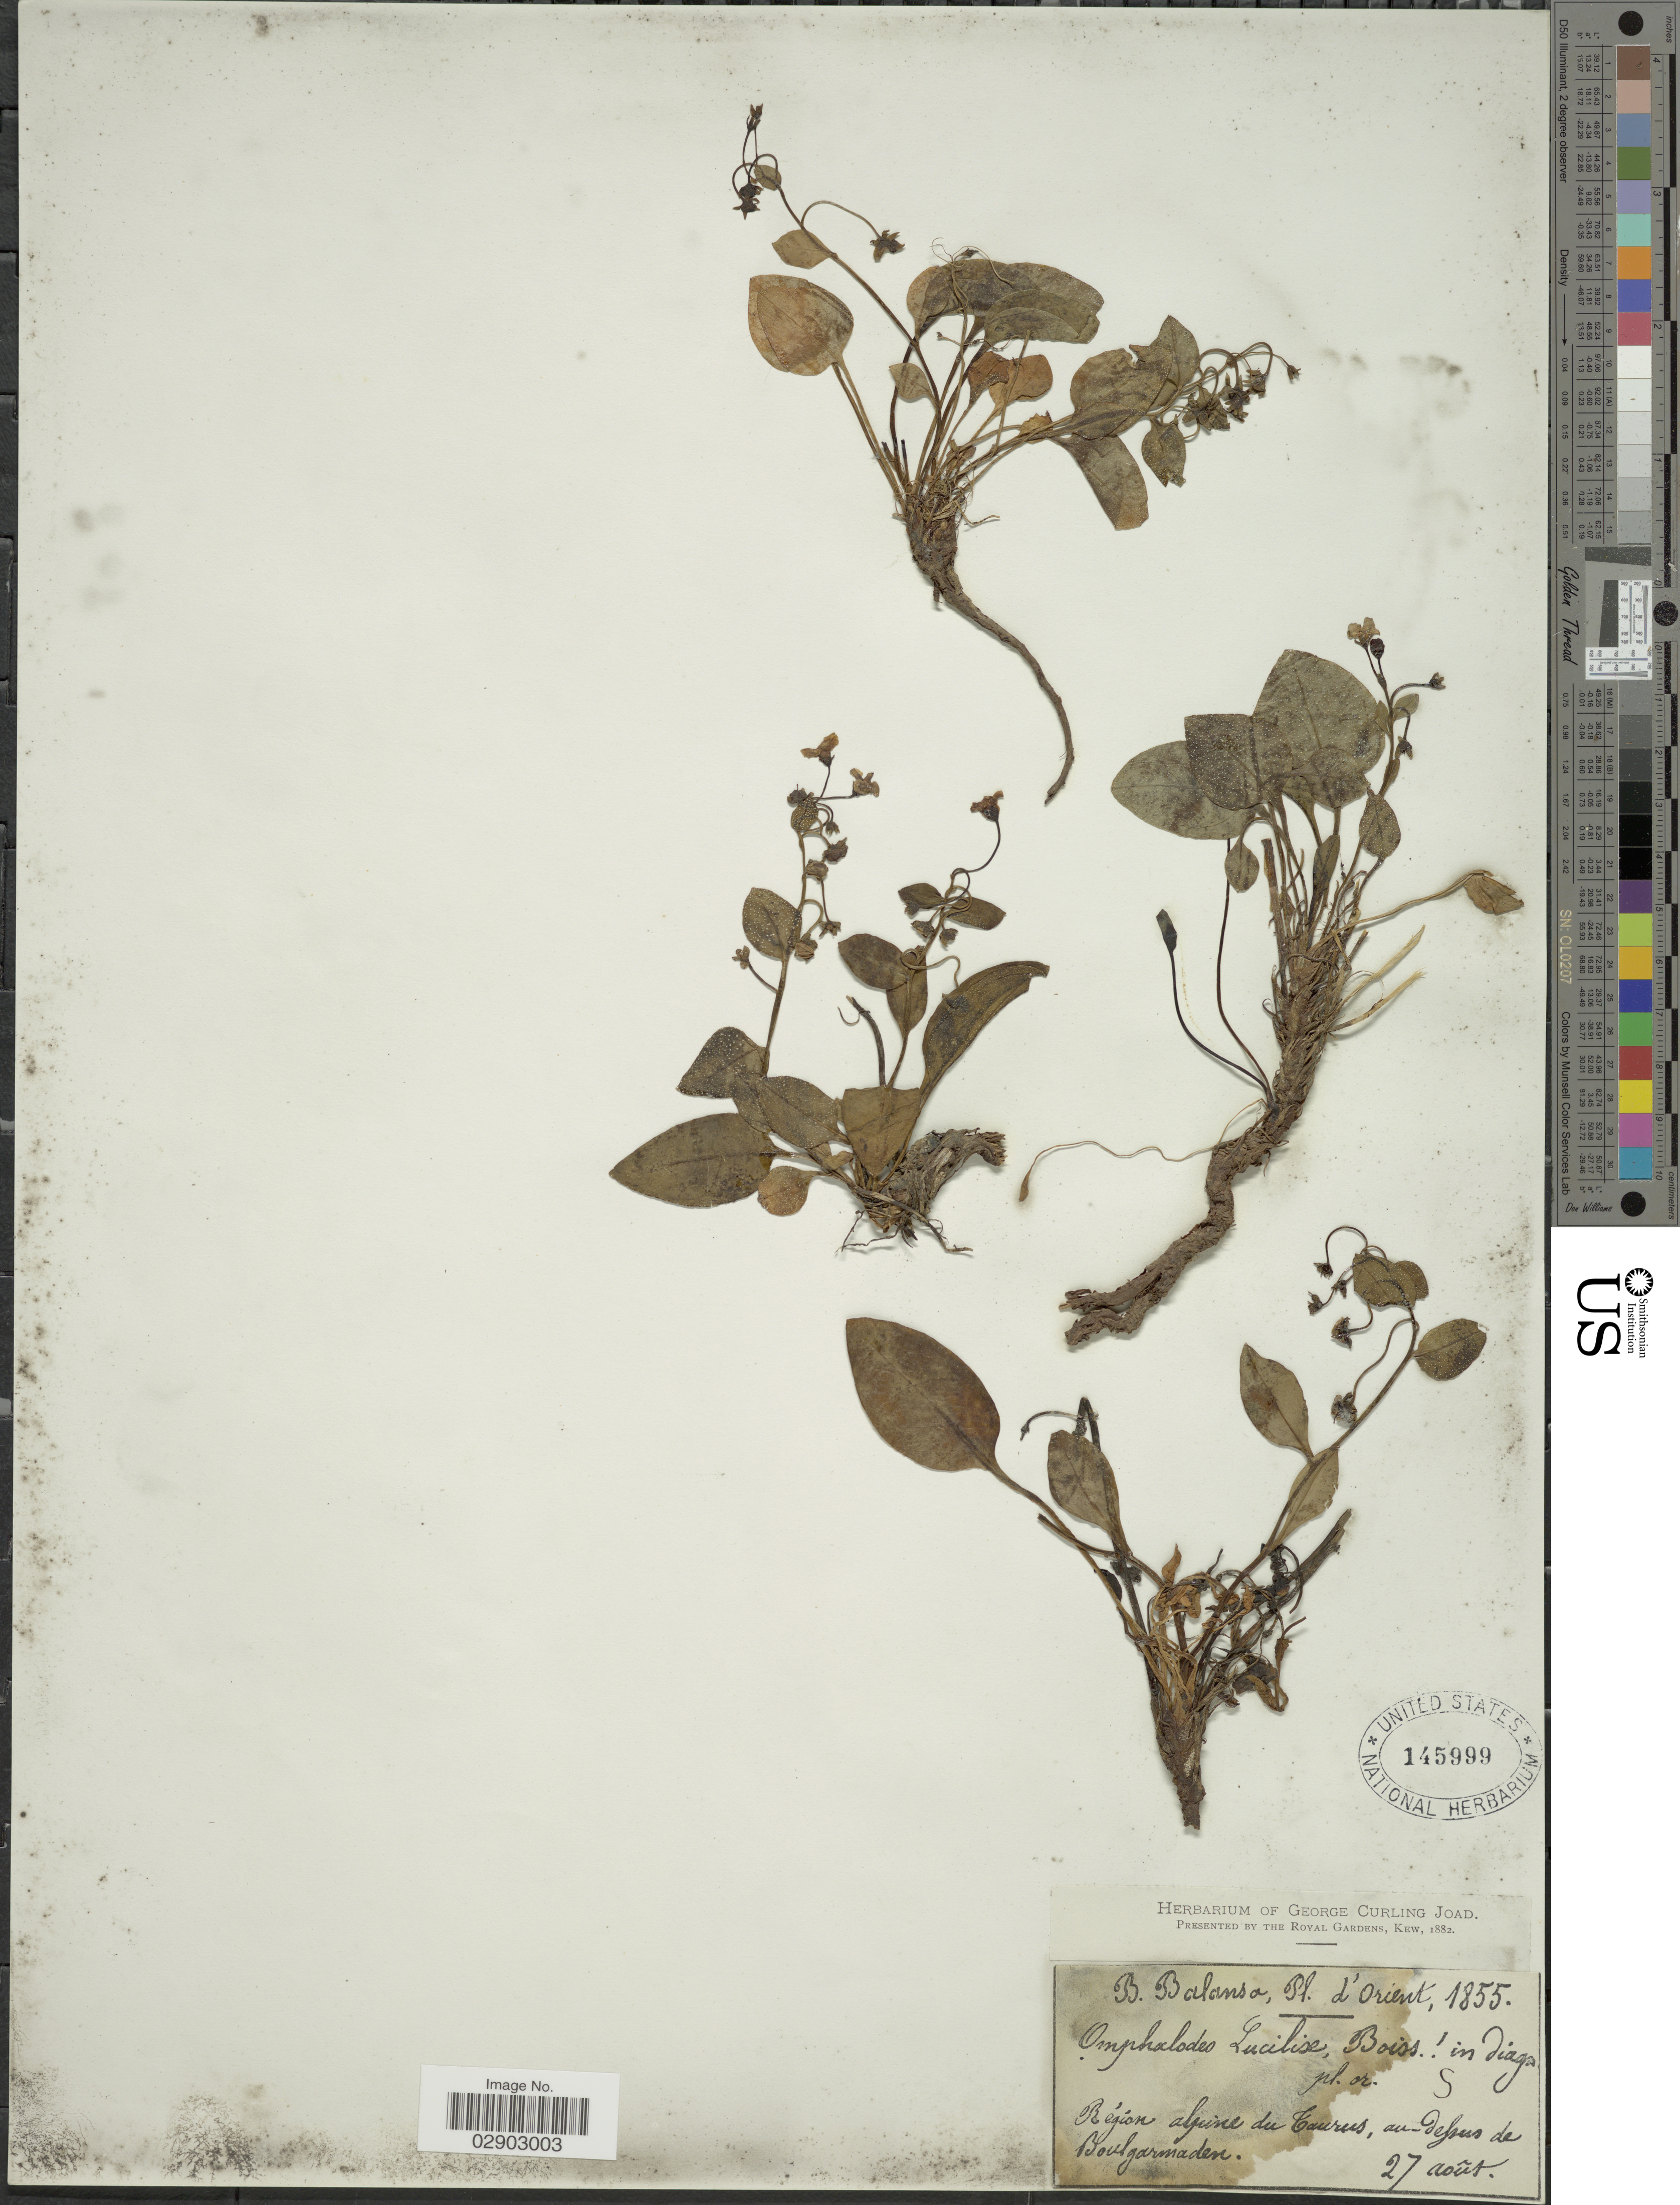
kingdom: Plantae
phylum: Tracheophyta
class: Magnoliopsida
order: Boraginales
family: Boraginaceae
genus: Omphalodes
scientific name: Omphalodes lucilliae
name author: Boiss.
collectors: B. Balansa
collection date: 1855-08-27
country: Turkey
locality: Orient. Région alpine du Taurus, au-dessus de Boulgarmaden.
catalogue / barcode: US 145999